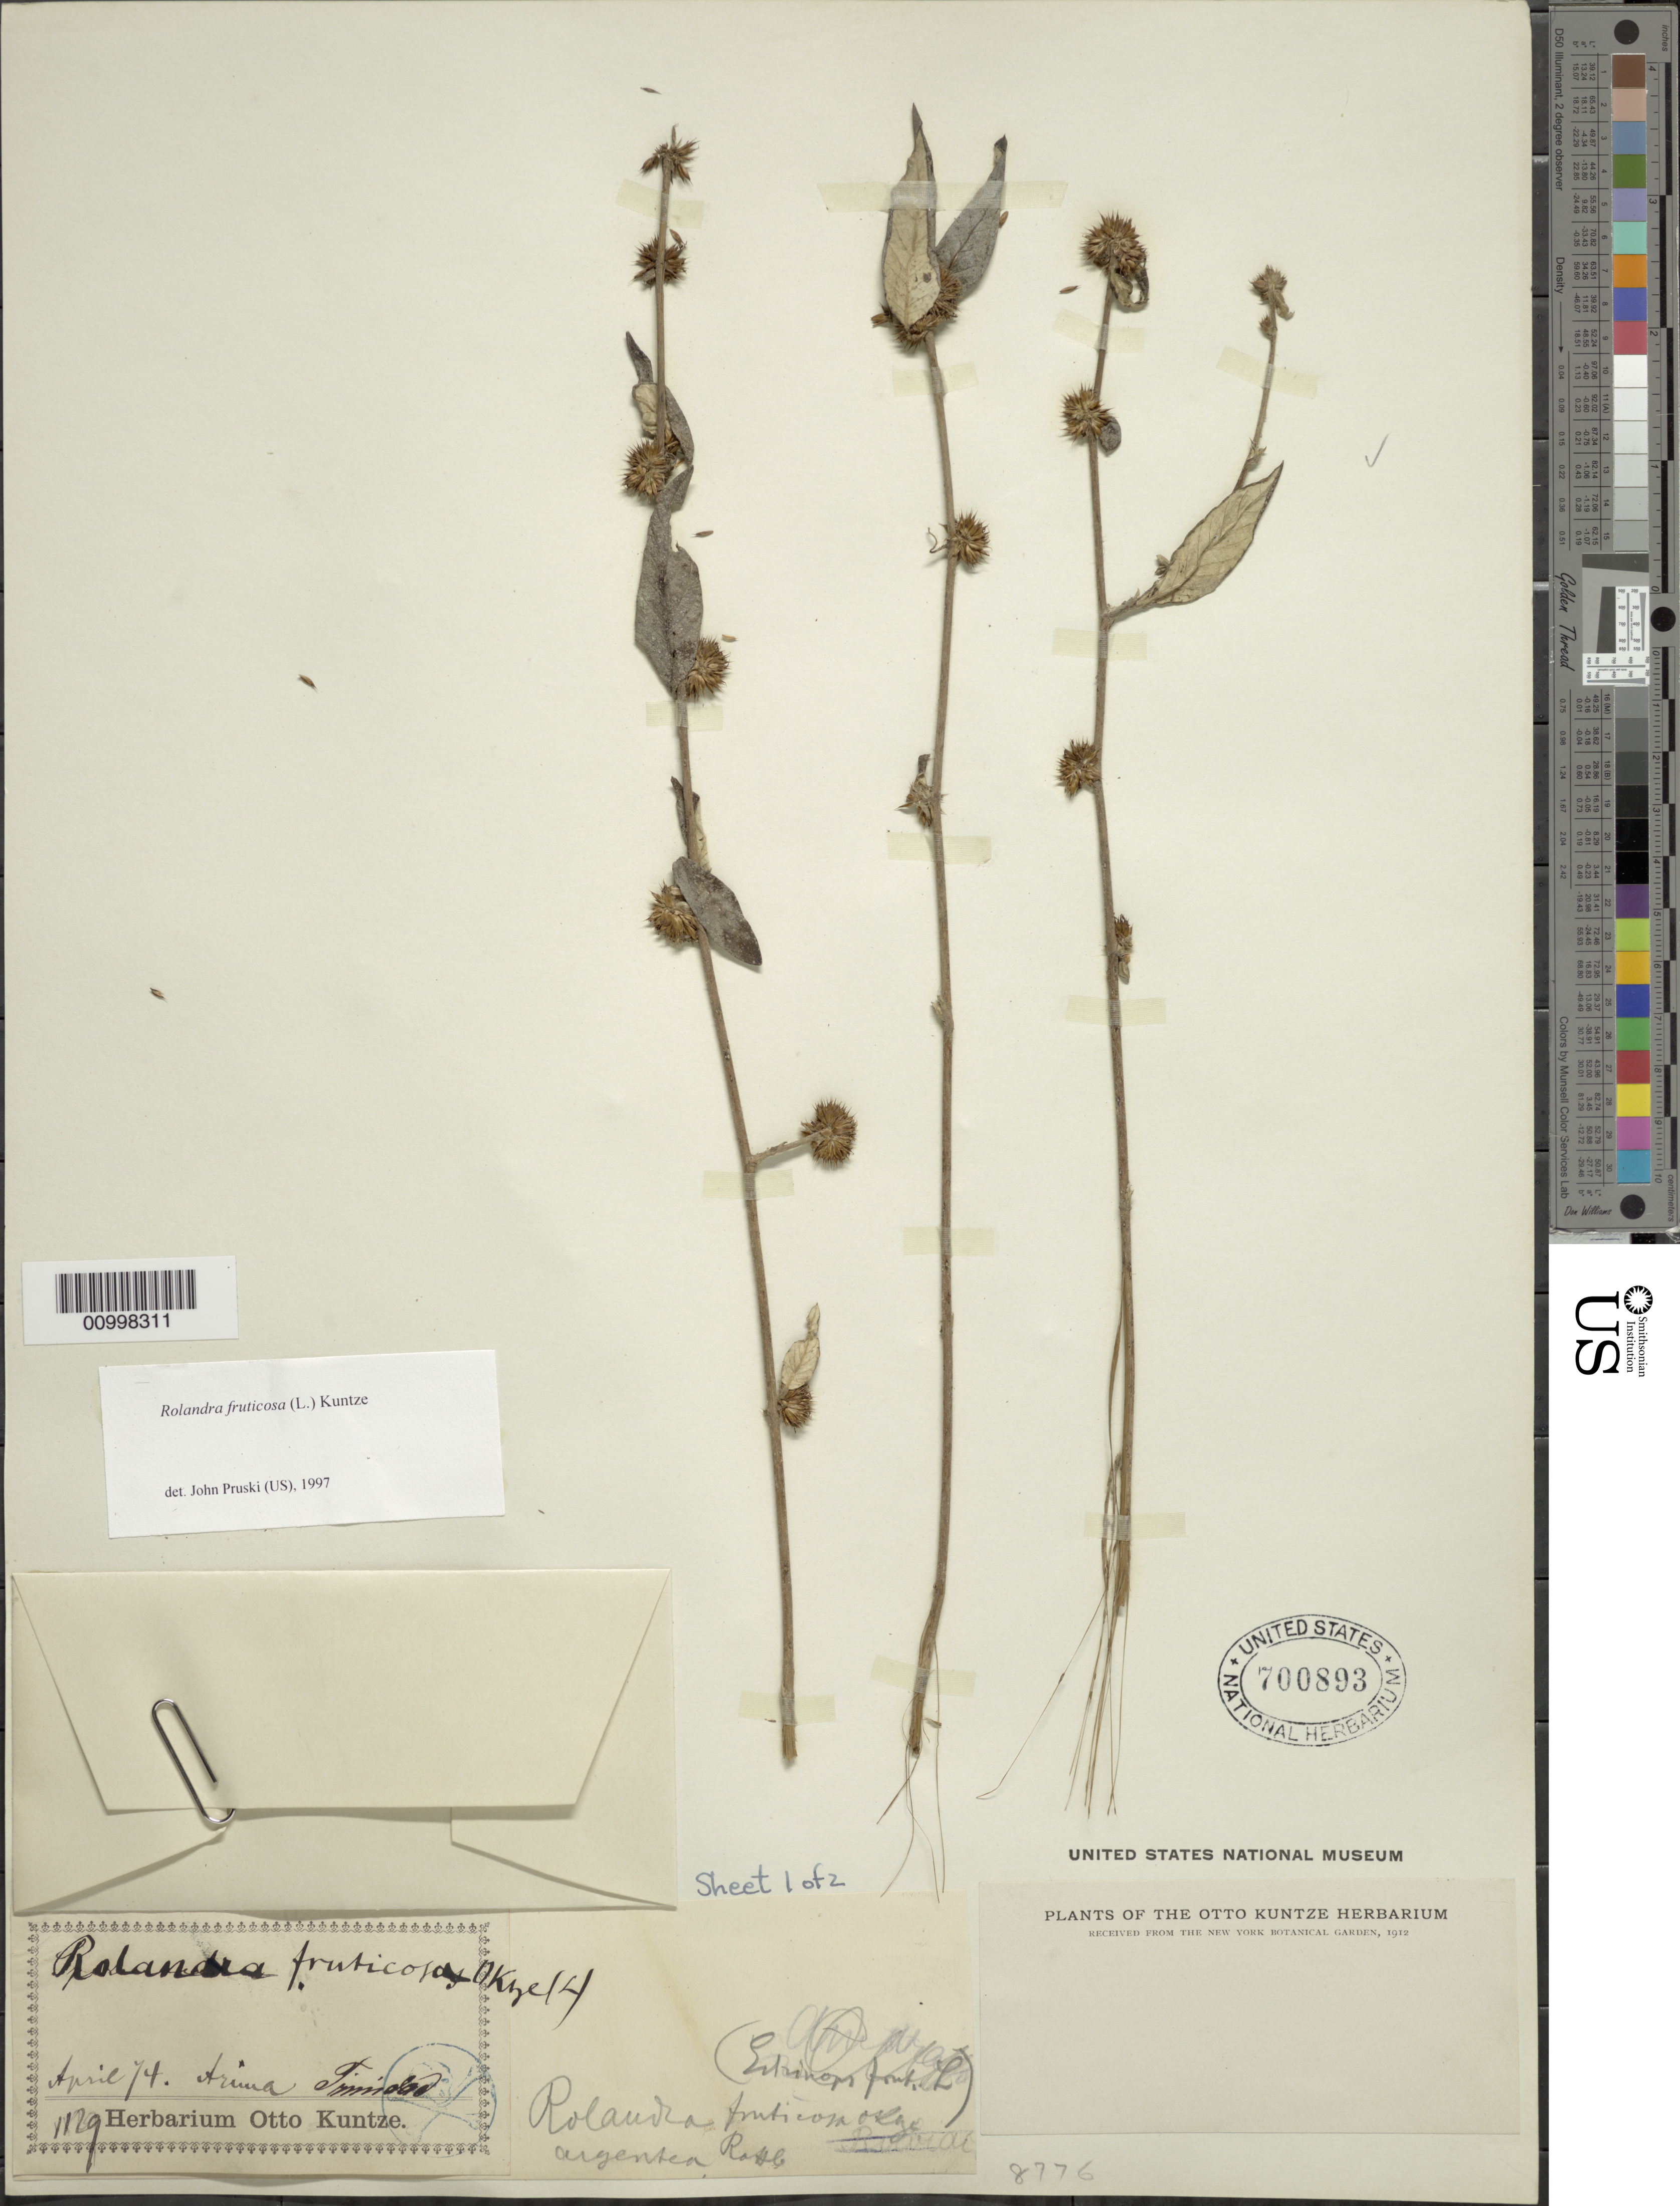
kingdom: Plantae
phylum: Tracheophyta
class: Magnoliopsida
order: Asterales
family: Asteraceae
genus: Rolandra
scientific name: Rolandra fruticosa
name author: (L.) Kuntze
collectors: C.E.O. Kuntze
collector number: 1129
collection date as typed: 01 Apr 1874 to 30 Apr 1874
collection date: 1874-04-01/1874-04-30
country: Trinidad and Tobago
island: Trinidad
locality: Arima.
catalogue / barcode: US 700893